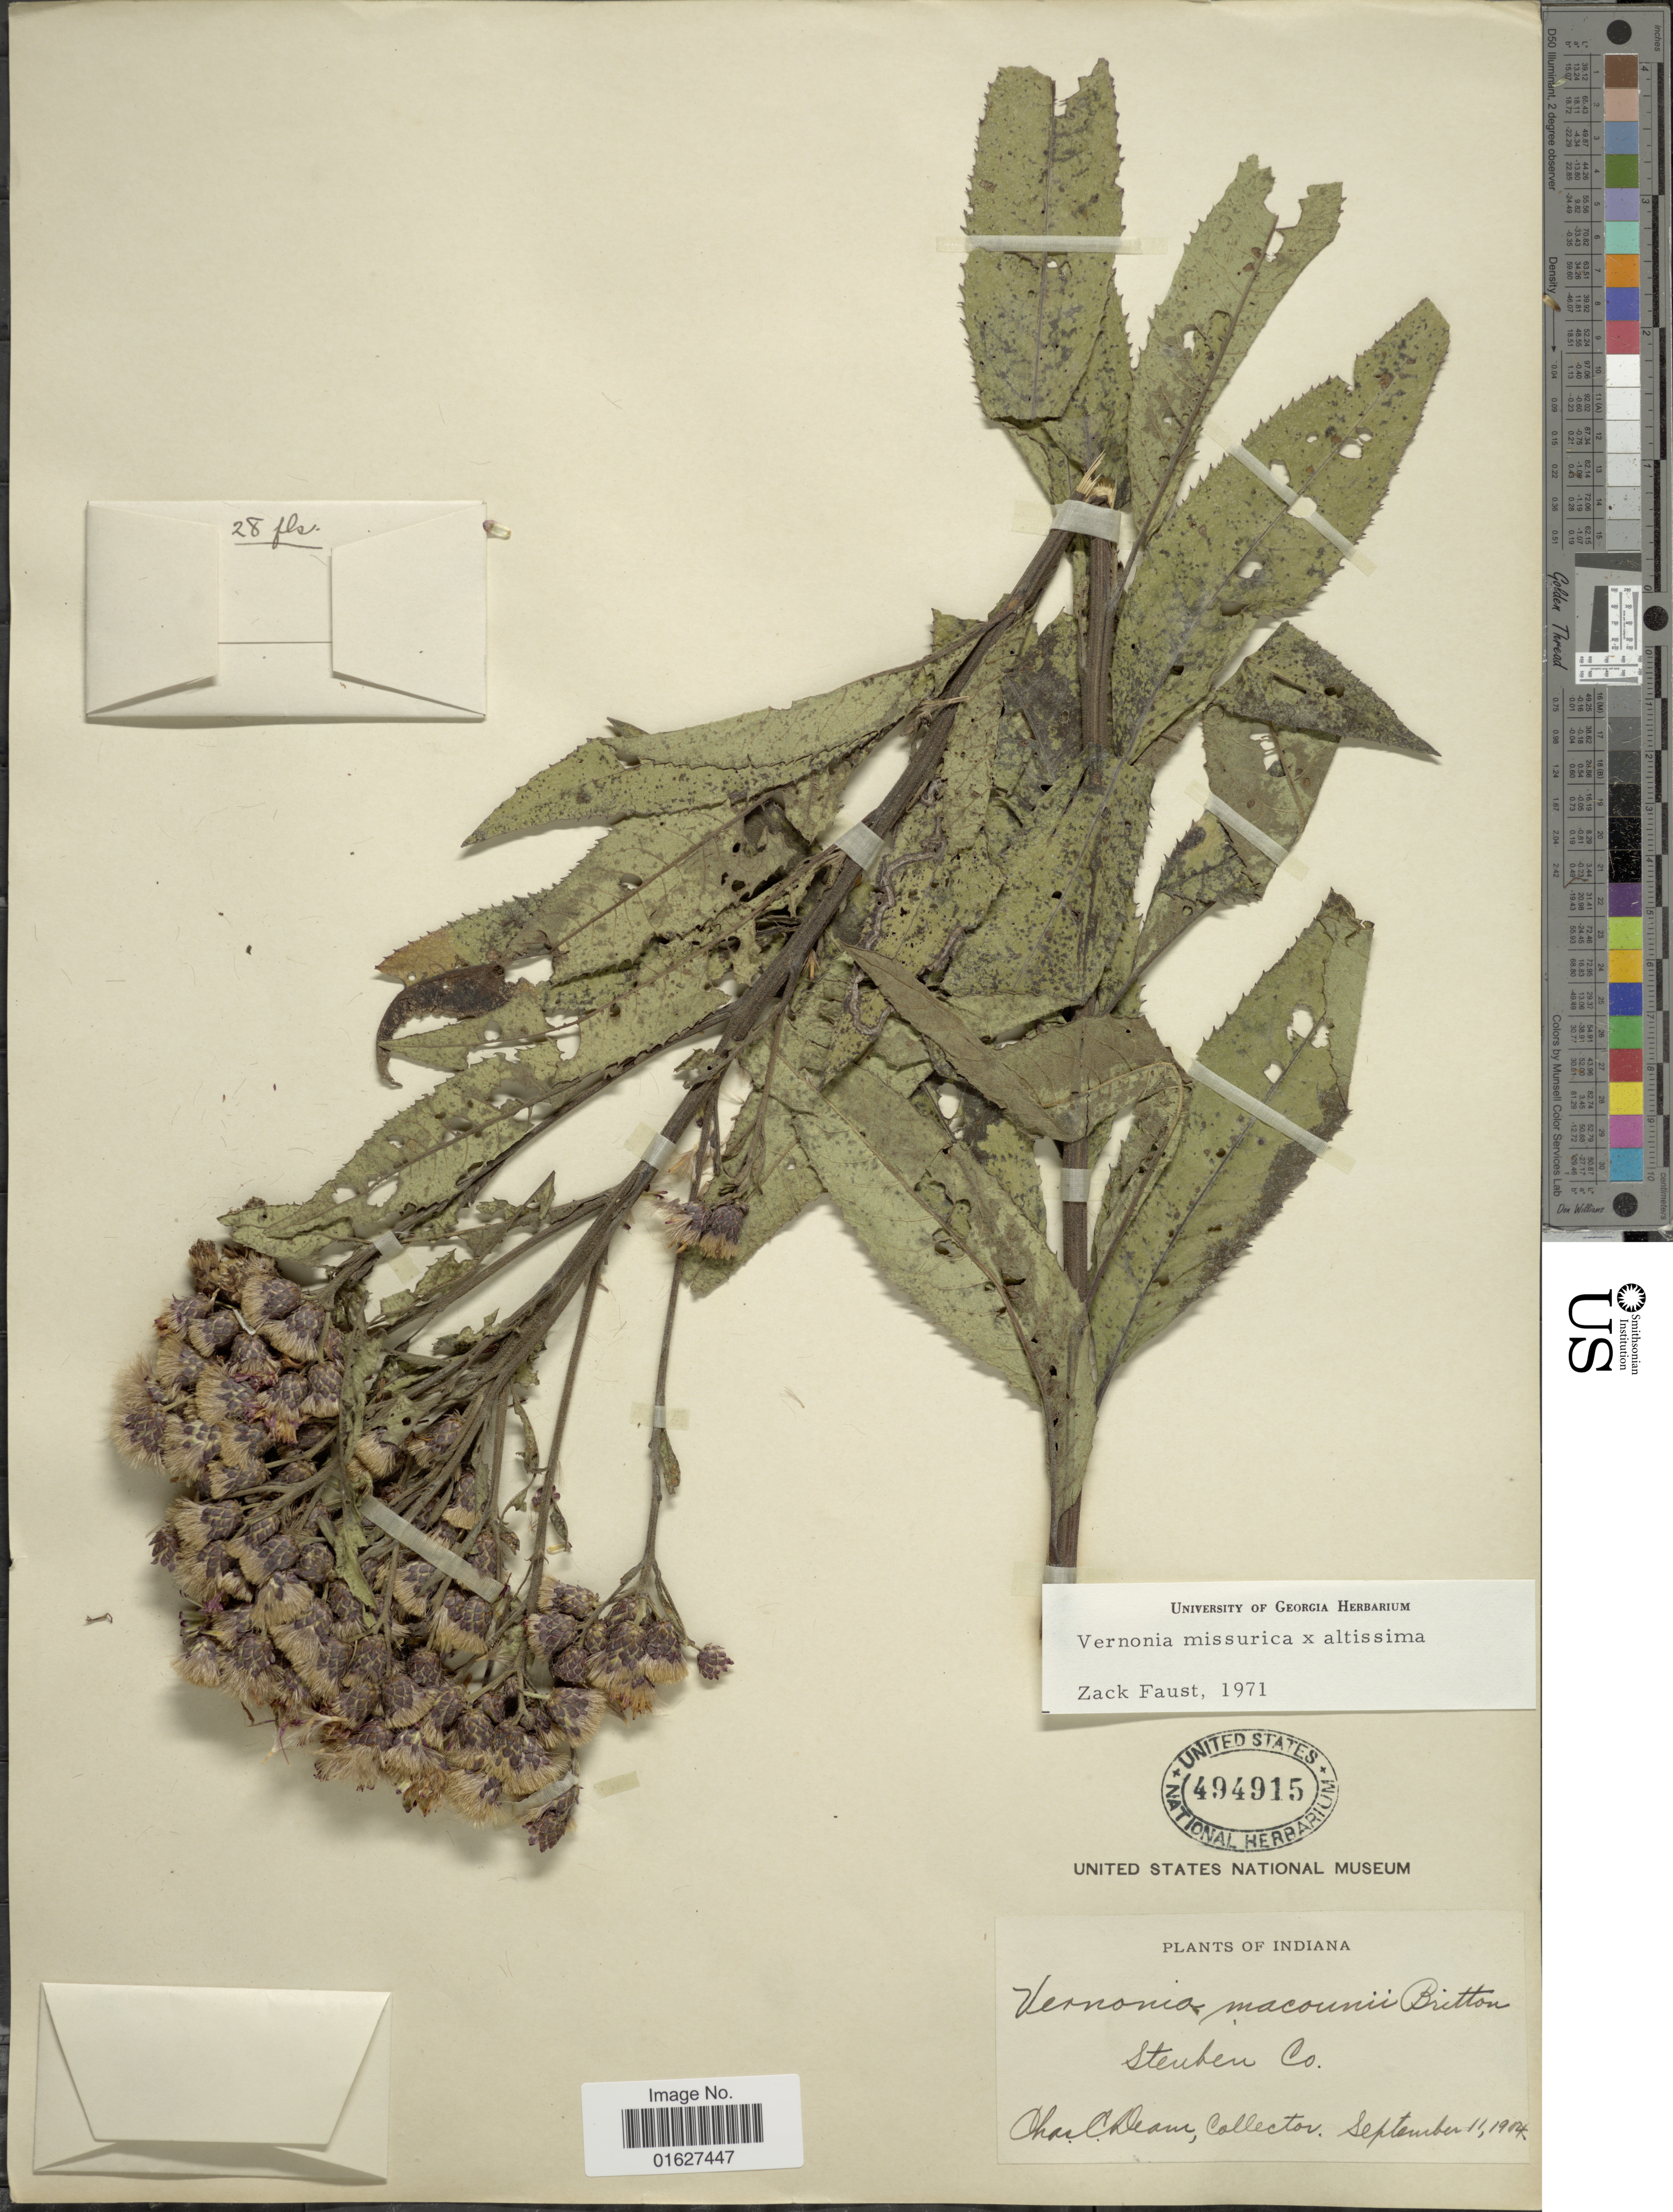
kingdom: Plantae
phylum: Tracheophyta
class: Magnoliopsida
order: Asterales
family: Asteraceae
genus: Vernonia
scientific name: Vernonia missurica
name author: Raf.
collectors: C. C. Deam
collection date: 1904-09-11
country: United States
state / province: Indiana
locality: Indiana. Steuben Co.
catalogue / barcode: US 494915